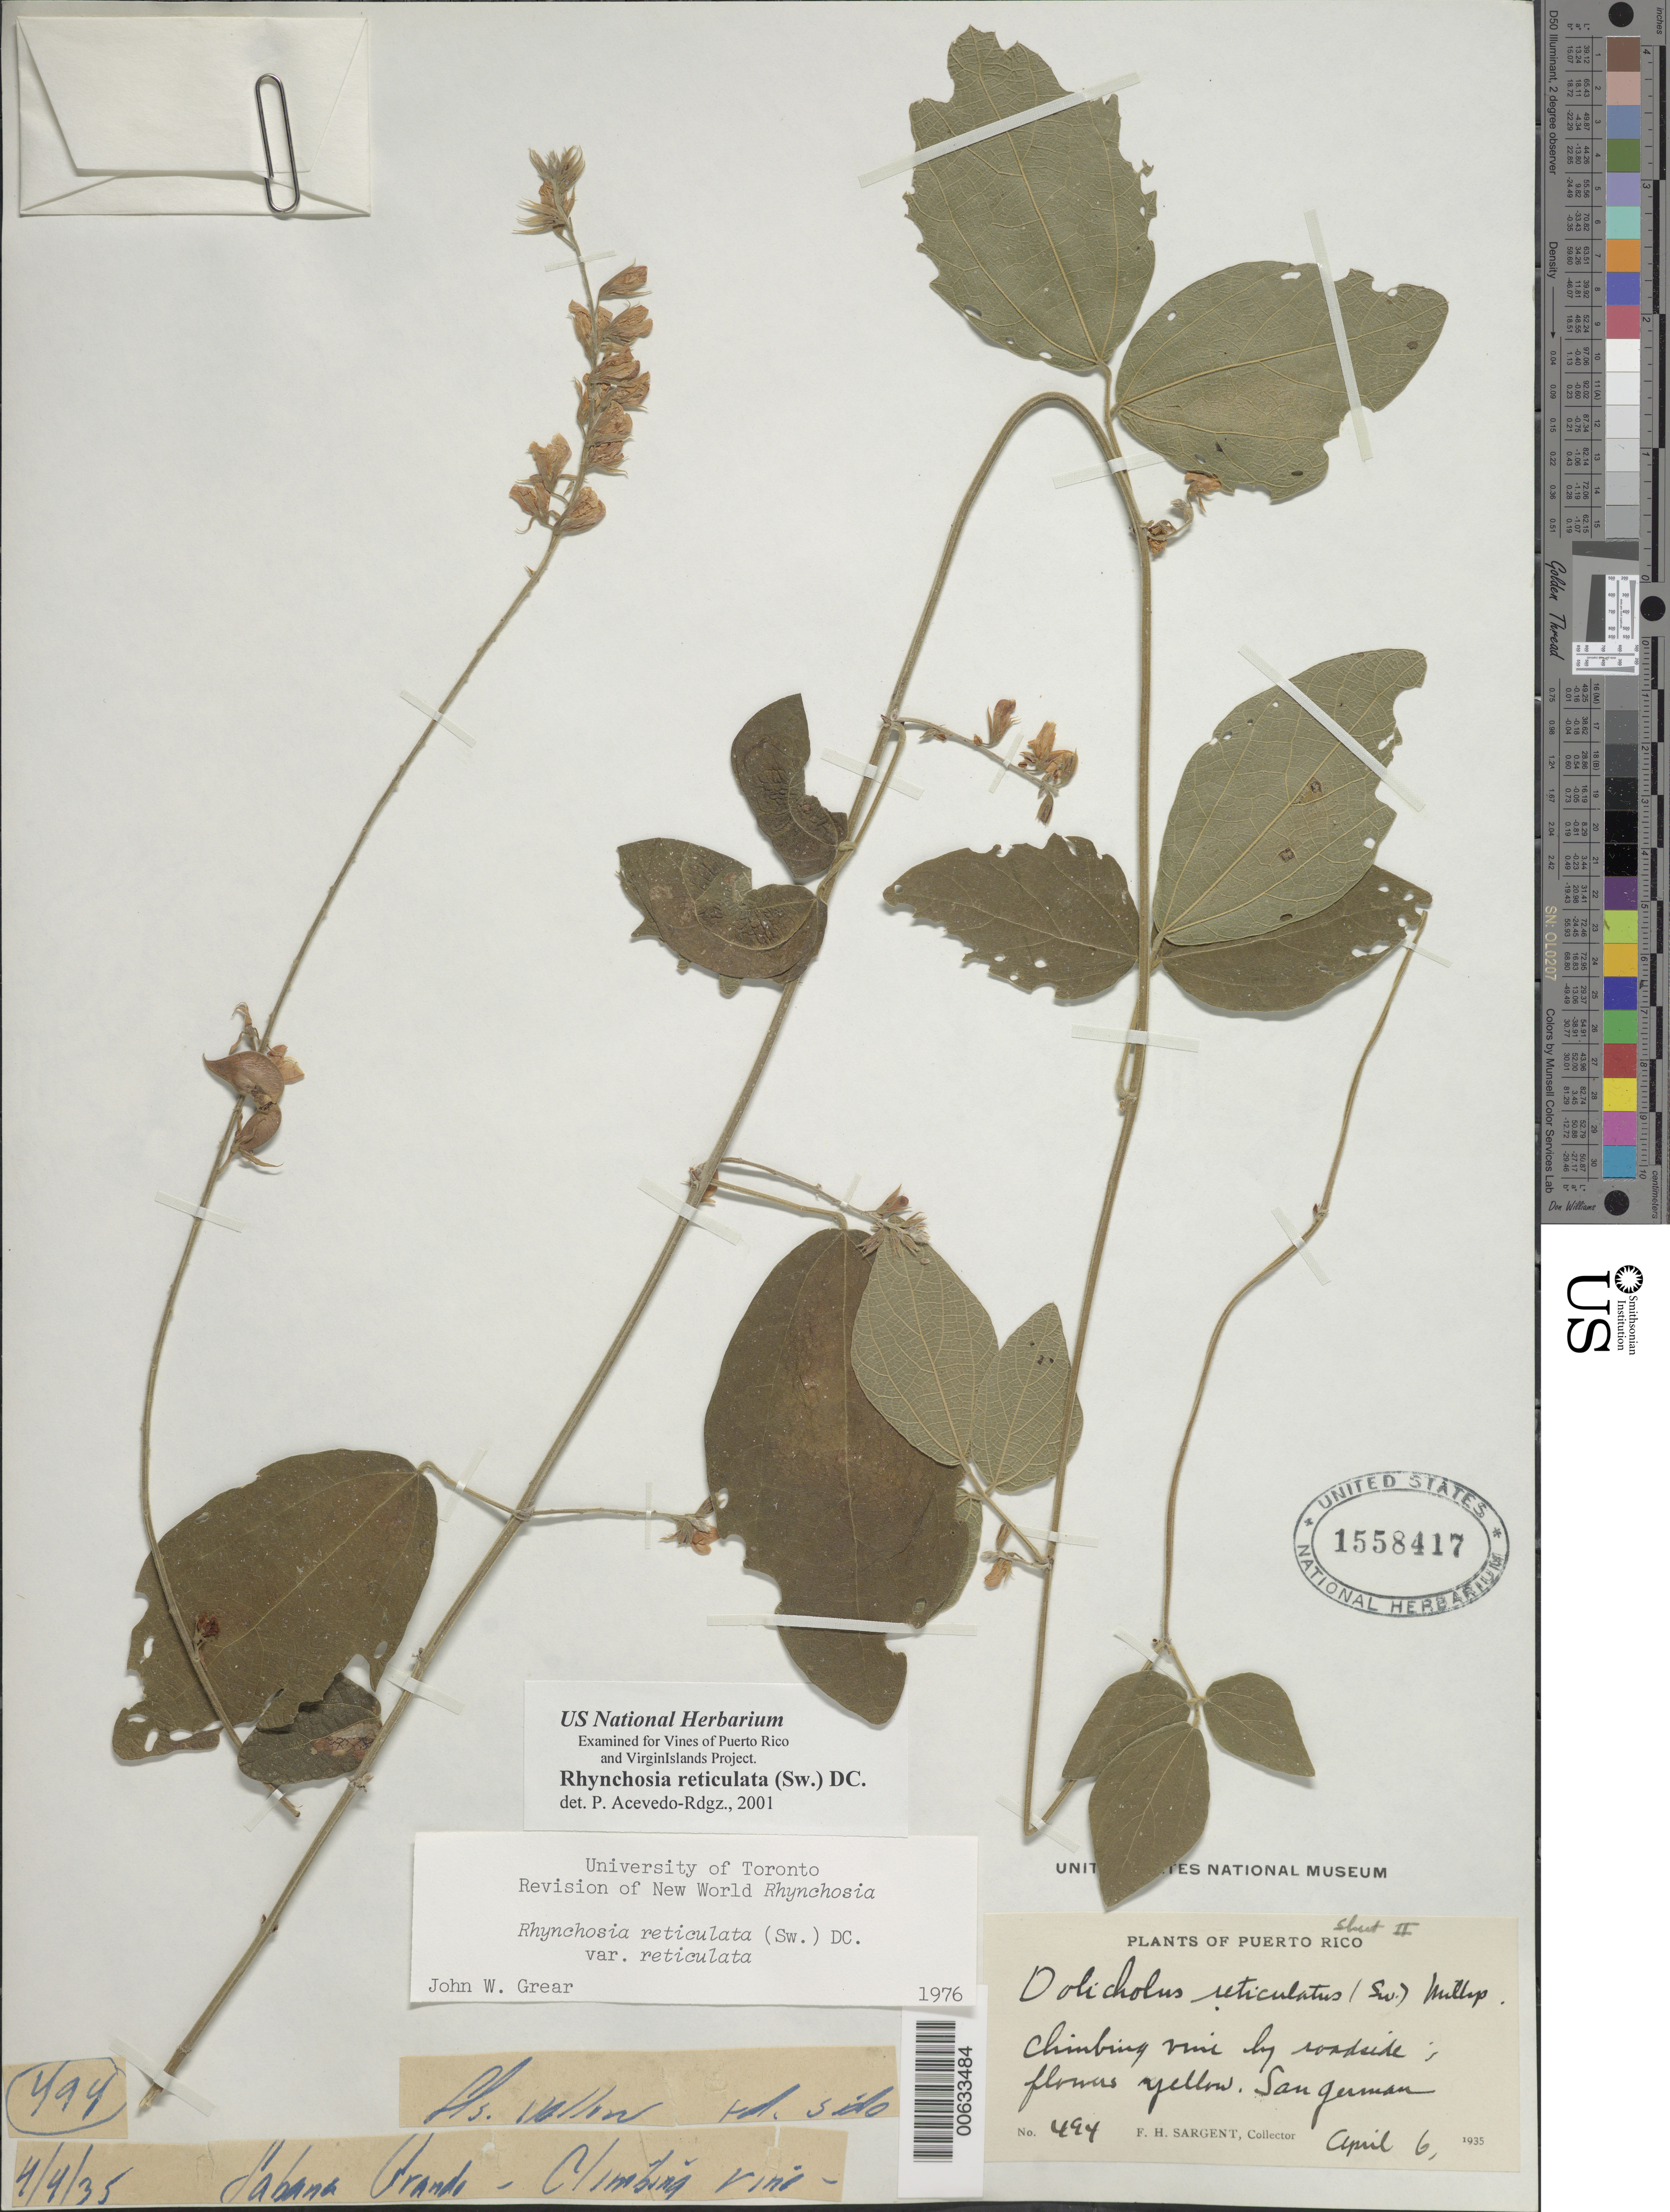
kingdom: Plantae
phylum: Tracheophyta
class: Magnoliopsida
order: Fabales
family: Fabaceae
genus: Rhynchosia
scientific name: Rhynchosia reticulata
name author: (Sw.) DC.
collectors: F. H. Sargent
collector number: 494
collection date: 1935-04-06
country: Puerto Rico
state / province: San Juan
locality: Sabana Grande, Climbing vine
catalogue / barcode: US 1558417